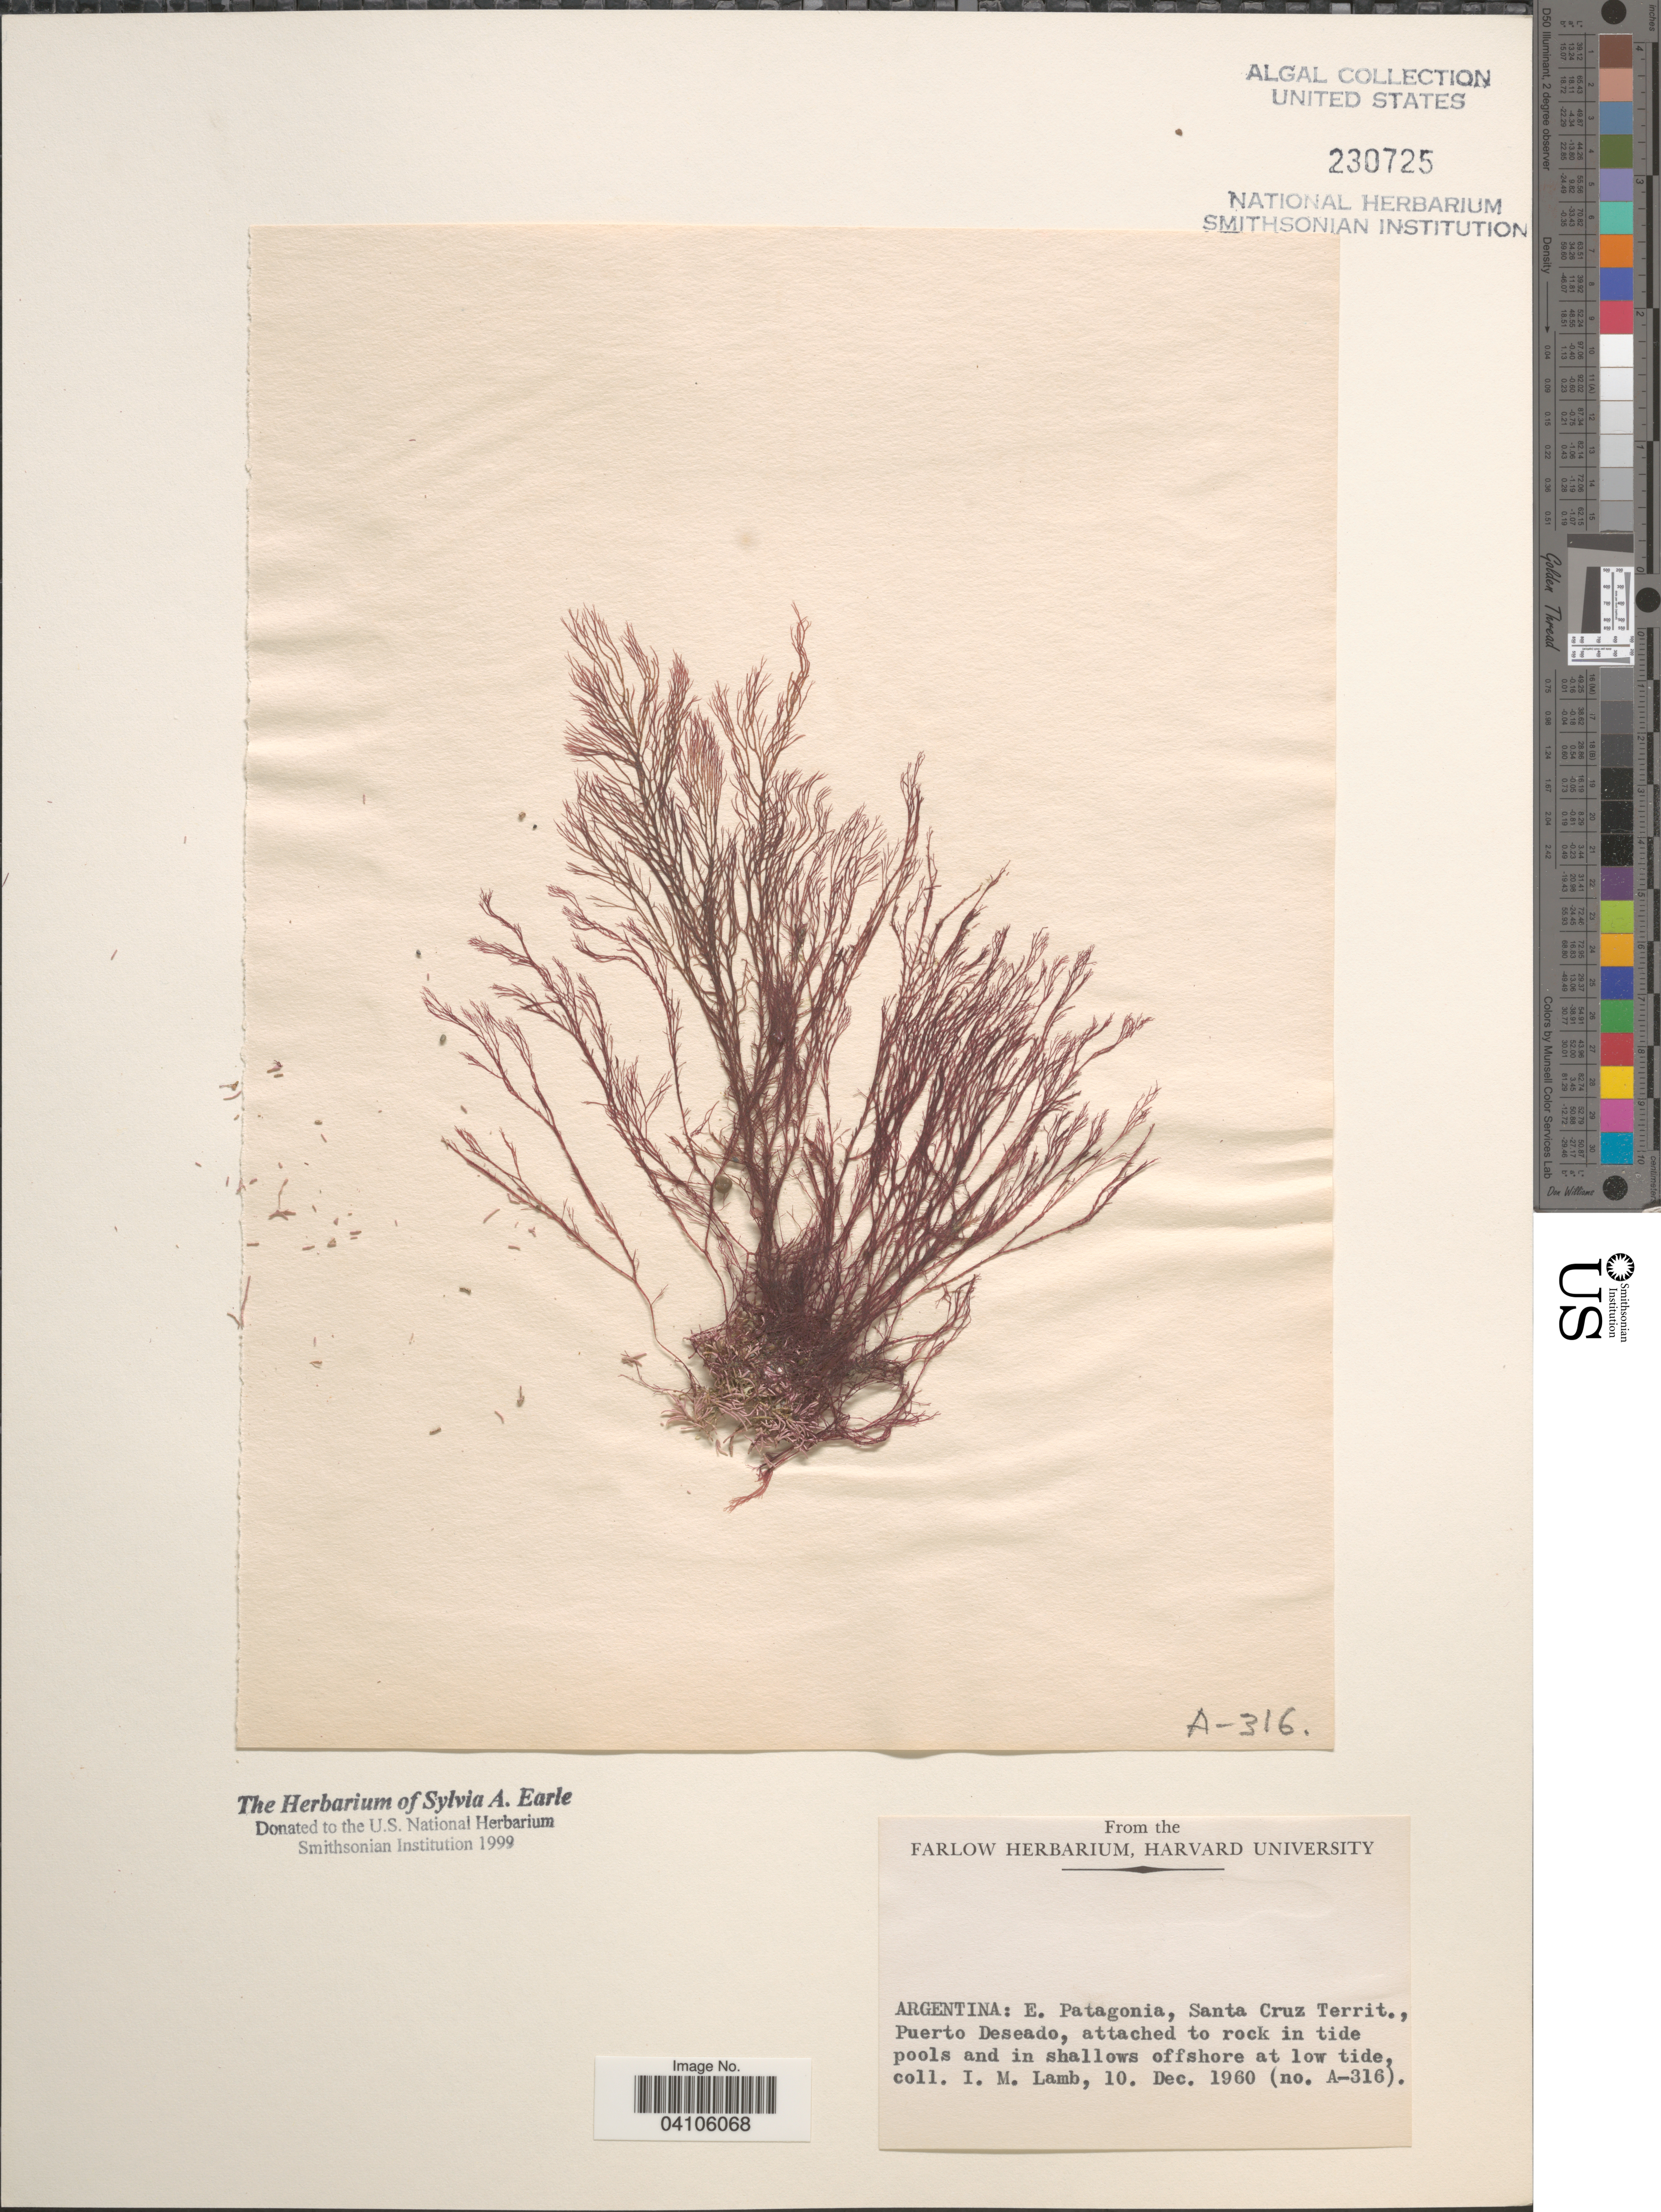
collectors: I. M. Lamb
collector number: A-316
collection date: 1960-12-10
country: Argentina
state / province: Santa Cruz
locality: E. Patagonia, Santa Cruz Territ., Puerto Deseado.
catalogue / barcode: US 230725